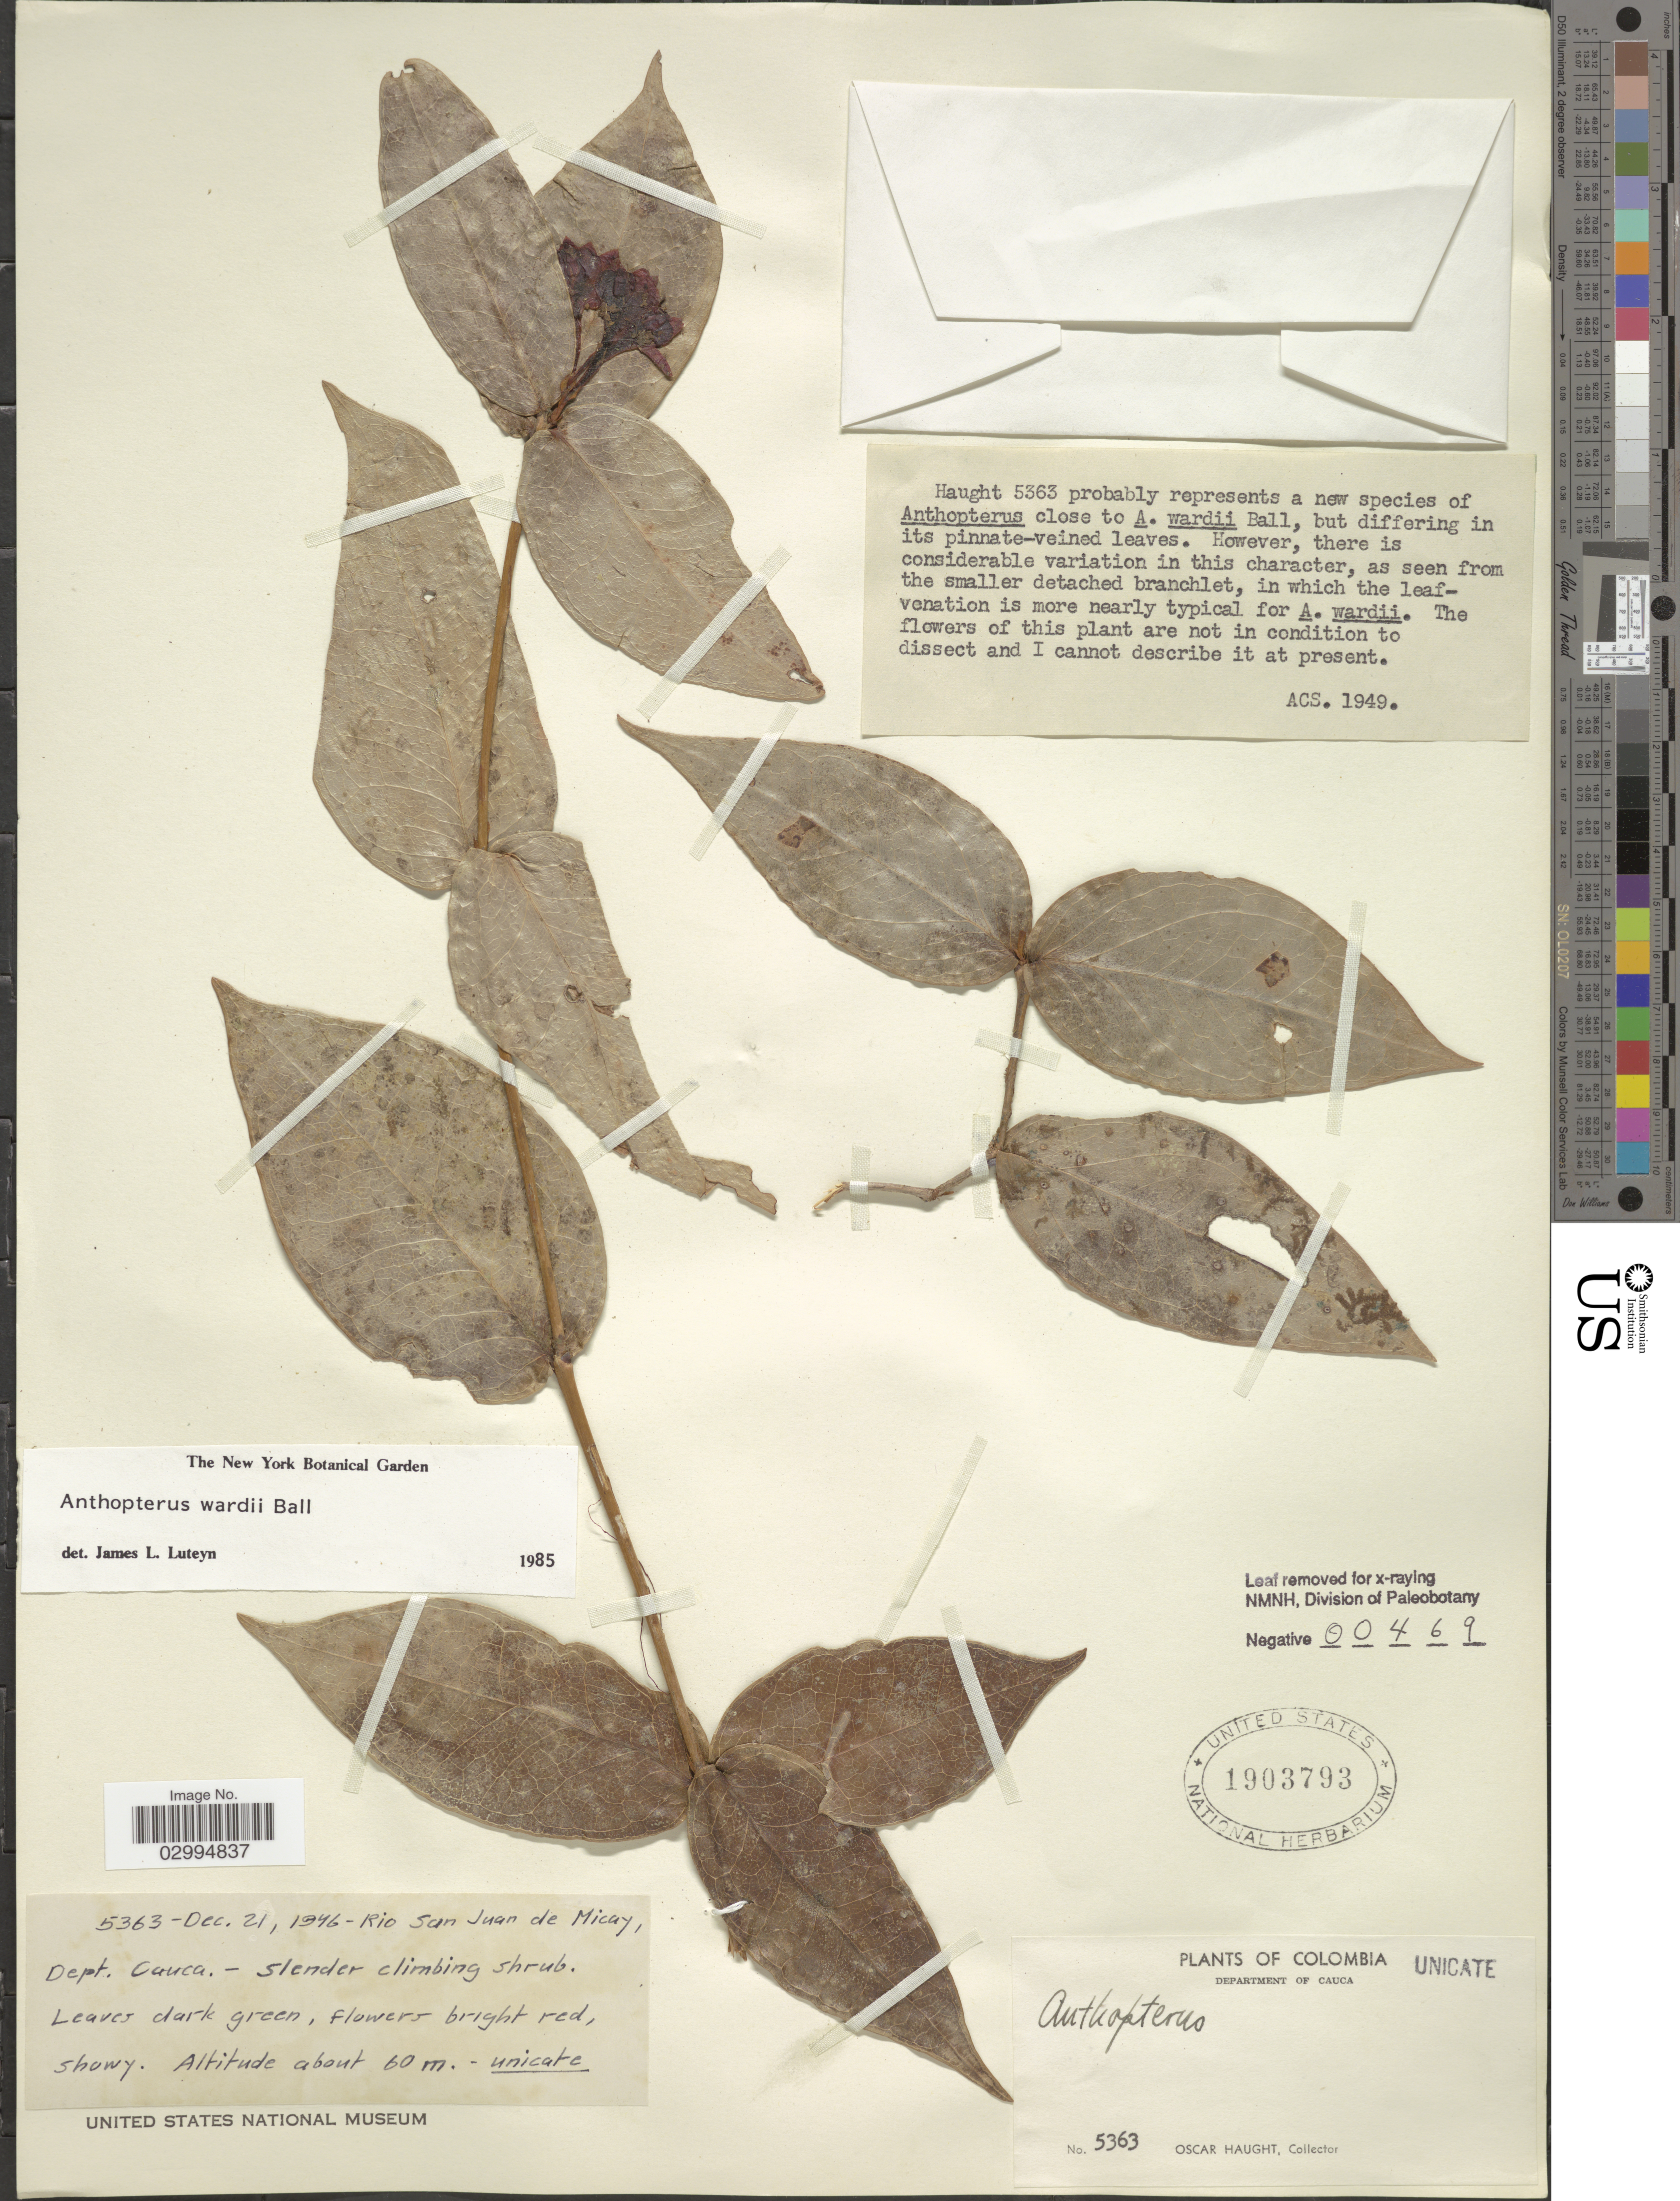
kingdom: Plantae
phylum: Tracheophyta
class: Magnoliopsida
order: Ericales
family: Ericaceae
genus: Anthopterus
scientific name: Anthopterus wardii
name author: Ball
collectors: O. L. Haught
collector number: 5363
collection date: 1946-12-21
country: Colombia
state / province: Cauca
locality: Department of Cauca. Rio San Juan de Micay, Dept. Cauca.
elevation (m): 60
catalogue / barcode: US 1903793